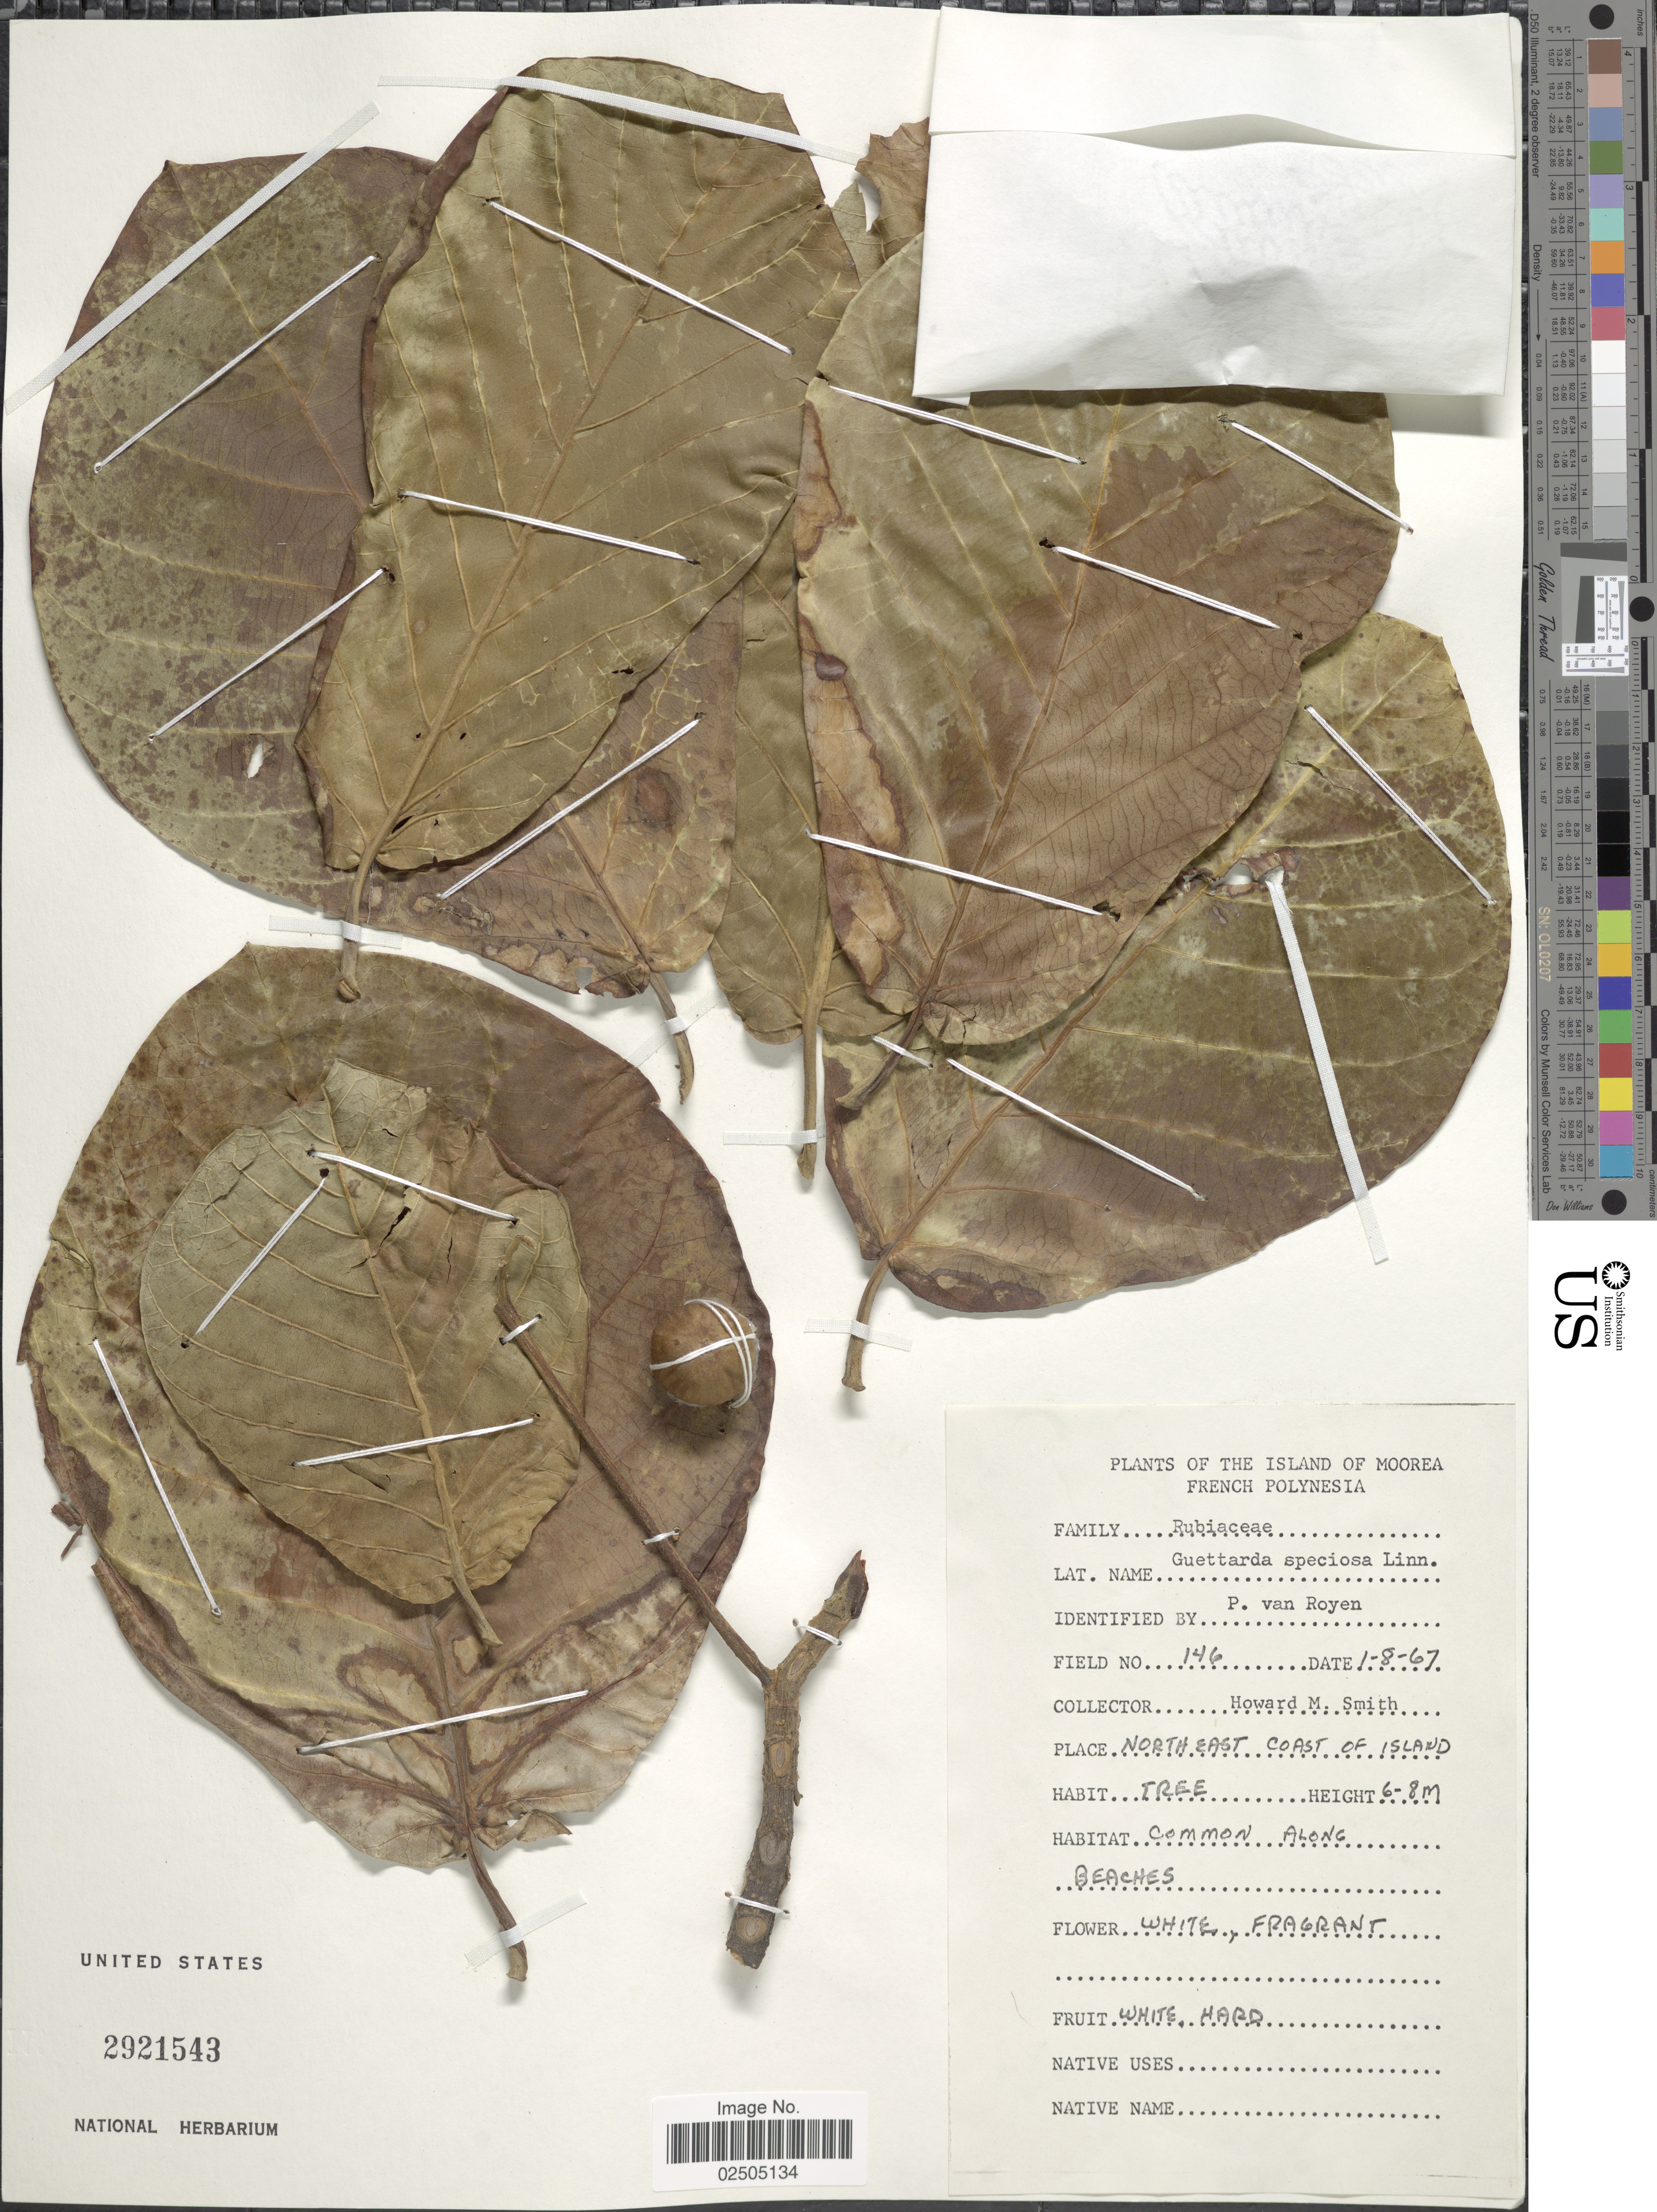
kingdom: Plantae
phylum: Tracheophyta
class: Magnoliopsida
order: Gentianales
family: Rubiaceae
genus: Guettarda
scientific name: Guettarda speciosa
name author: L.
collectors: H. M. Smith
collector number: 146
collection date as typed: Transcribed d/m/y: 1/8/67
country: French Polynesia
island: Moorea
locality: The Island of Moorea, North East Coast of Island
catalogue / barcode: US 2921543